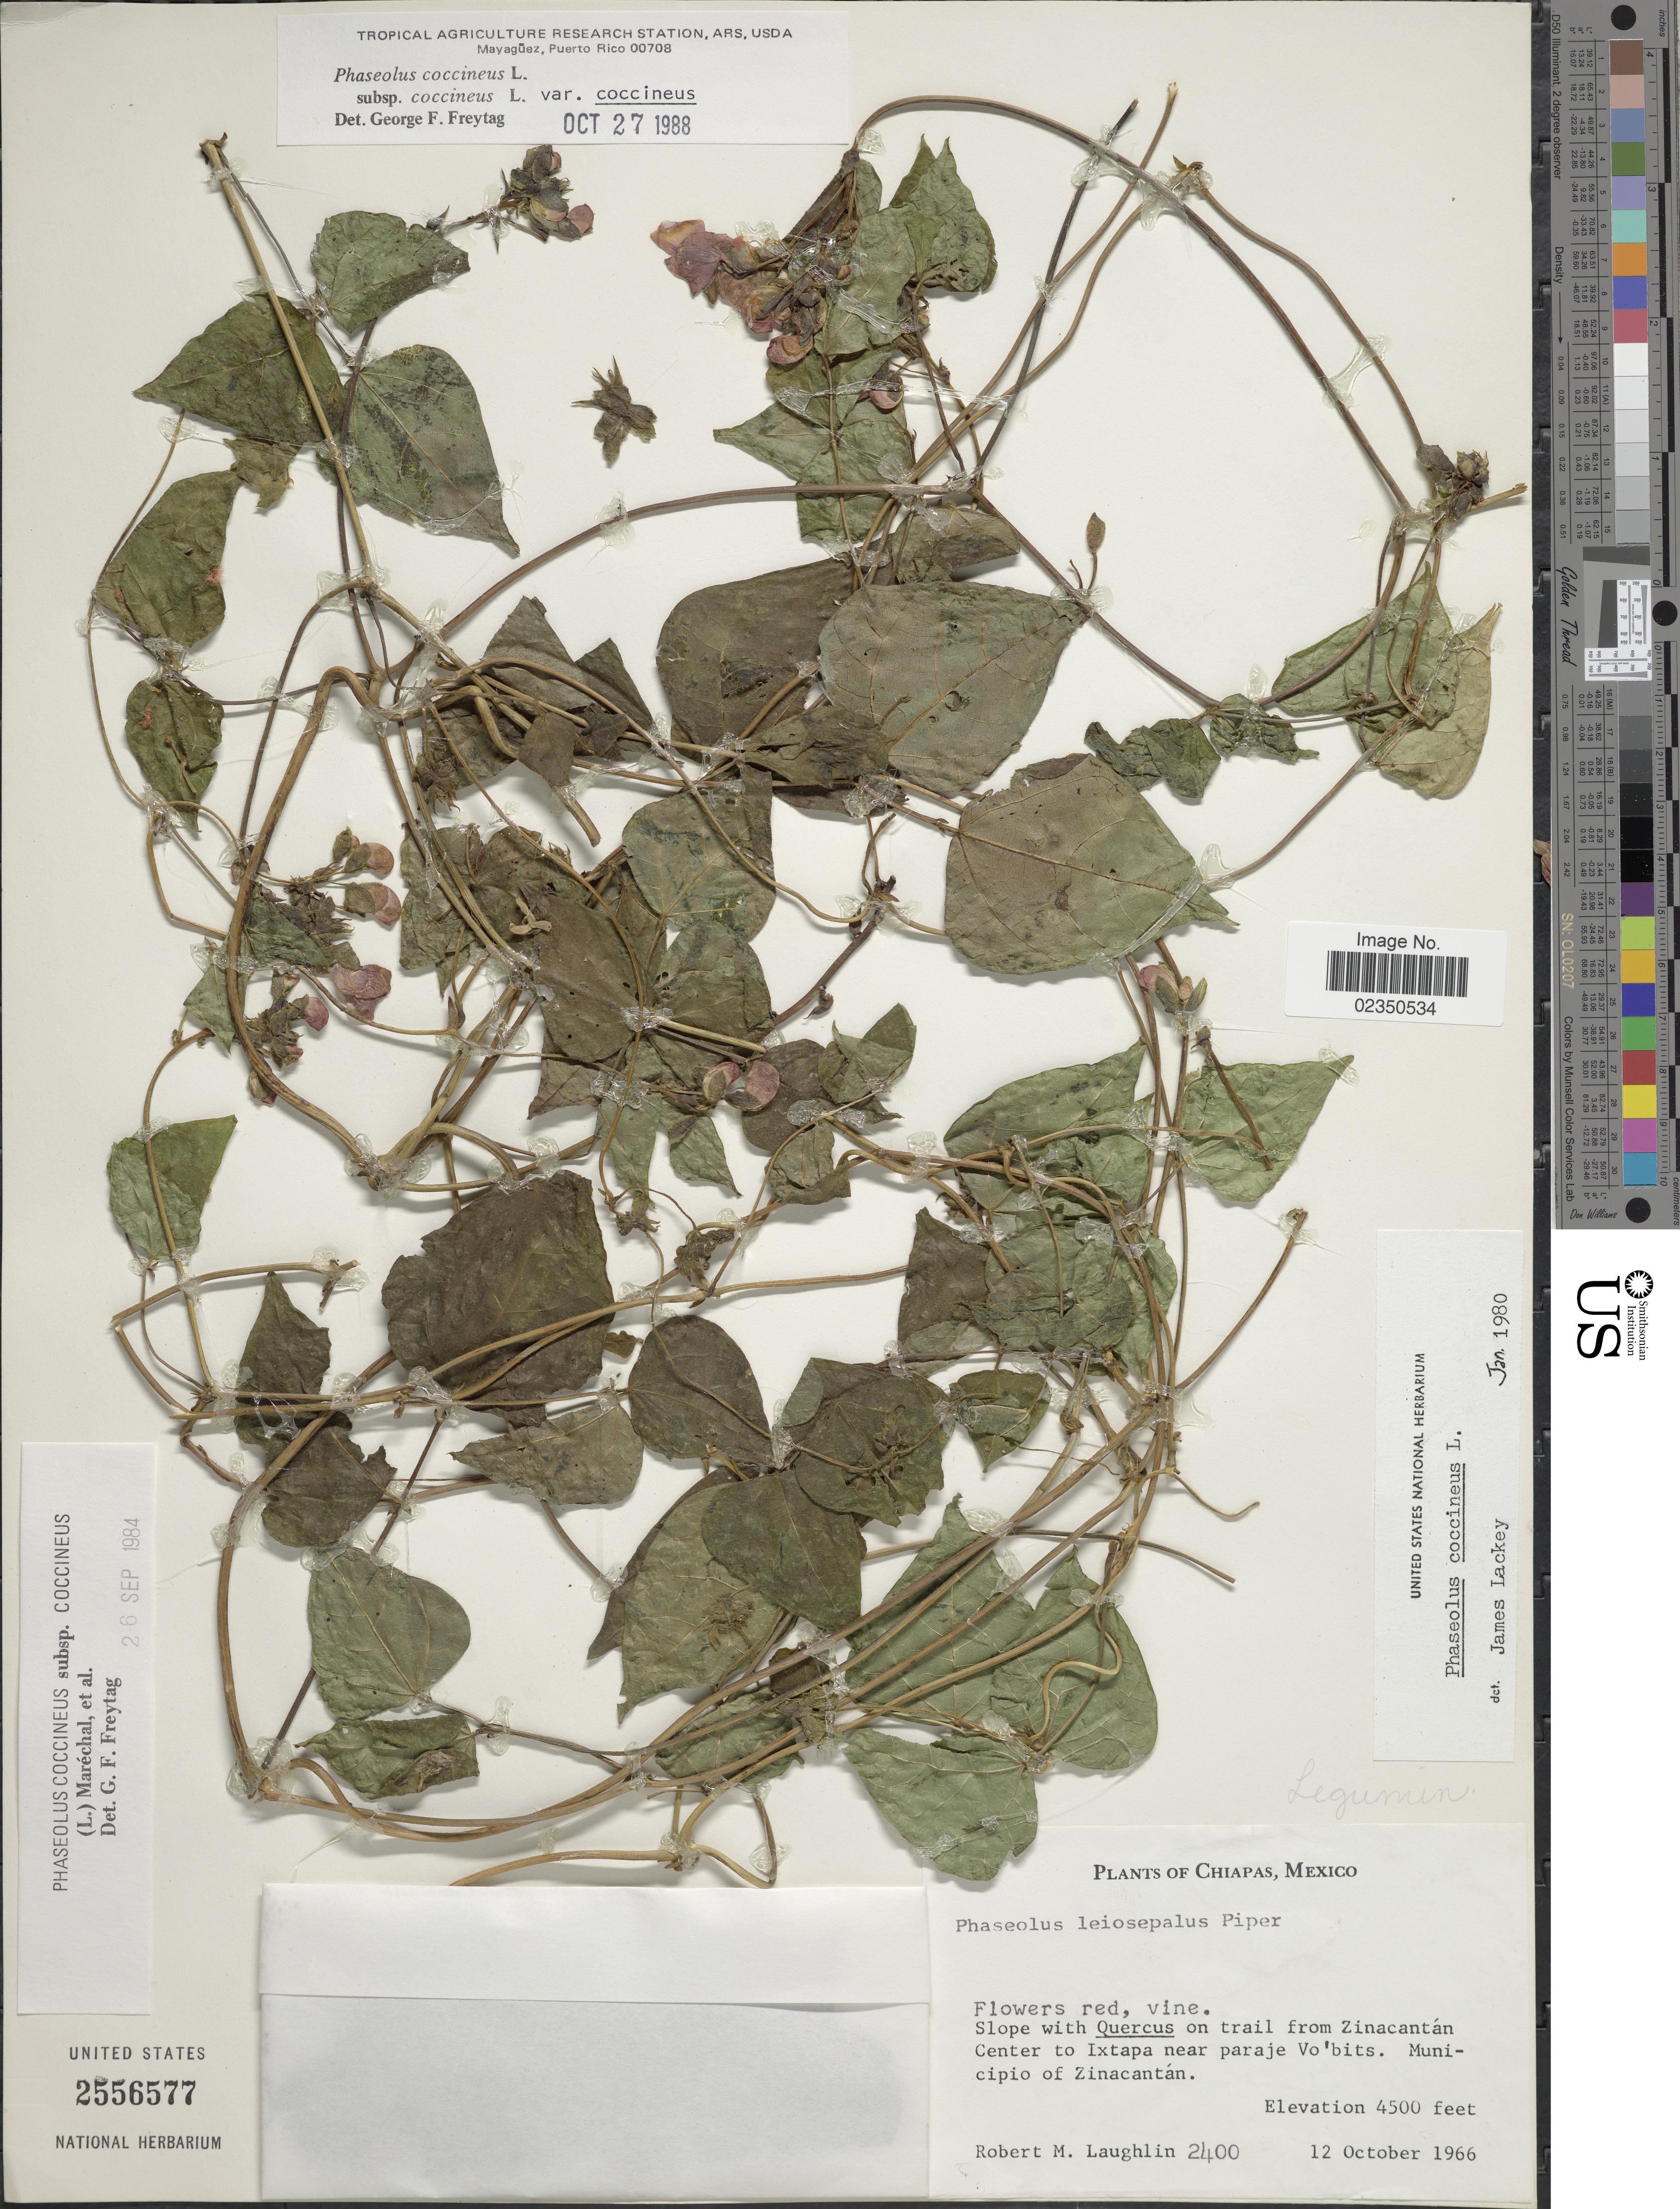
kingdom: Plantae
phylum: Tracheophyta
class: Magnoliopsida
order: Fabales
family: Fabaceae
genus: Phaseolus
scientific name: Phaseolus coccineus var. coccineus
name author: L.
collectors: R. M. Laughlin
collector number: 2400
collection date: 1966-10-12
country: Mexico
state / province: Chiapas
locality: Slope on trail from Zinacantan Center to Ixtapa near paraje Vo'bits, Municipio of Zinacantan.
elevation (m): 1372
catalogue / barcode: US 2556577